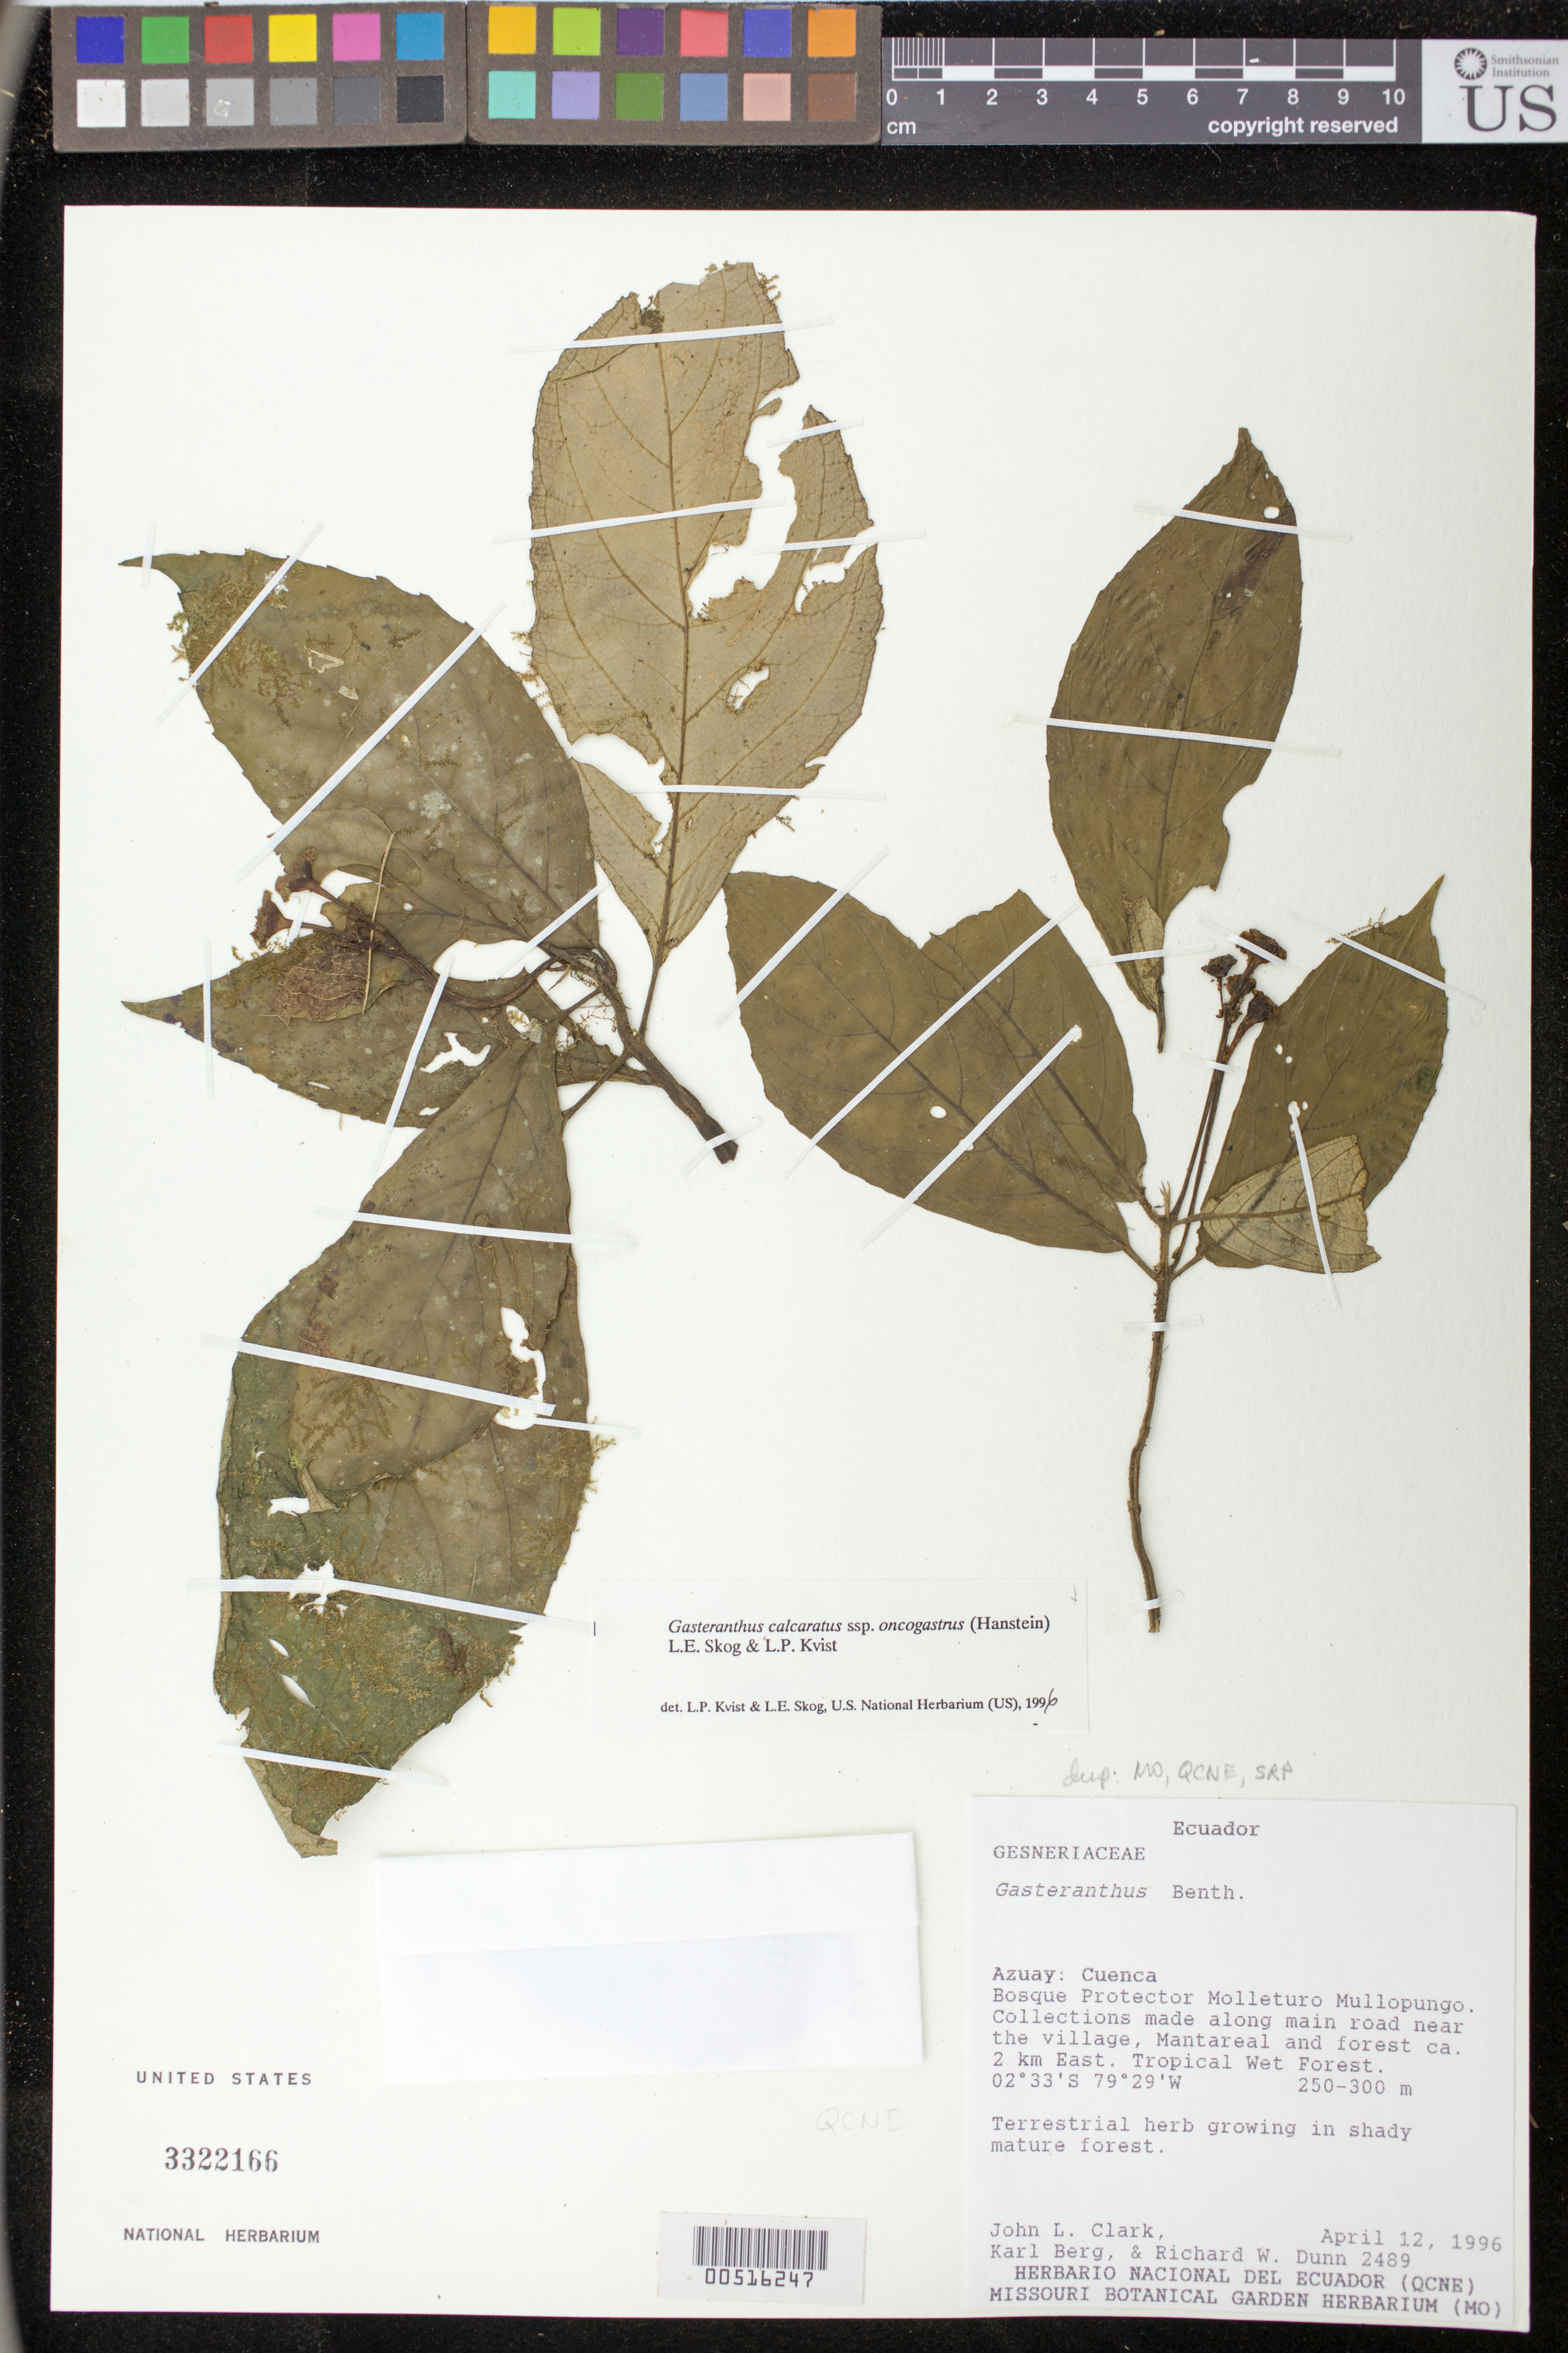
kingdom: Plantae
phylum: Tracheophyta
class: Magnoliopsida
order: Lamiales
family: Gesneriaceae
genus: Sinningia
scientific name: Sinningia incarnata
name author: (Aubl.) D.L. Denham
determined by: Skog, Laurence E.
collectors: J. L. Clark, K. Berg & R. Dunn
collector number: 2489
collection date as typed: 12 Apr 1996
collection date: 1996-04-12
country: Ecuador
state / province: Azuay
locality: Cuenca: Bosque Protector Molleturo Mullopungo, along main road near the village, Mantareal and forest ca. 2 km E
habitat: Tropical wet forest; in shady mature forest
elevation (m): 250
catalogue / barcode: US 3322166